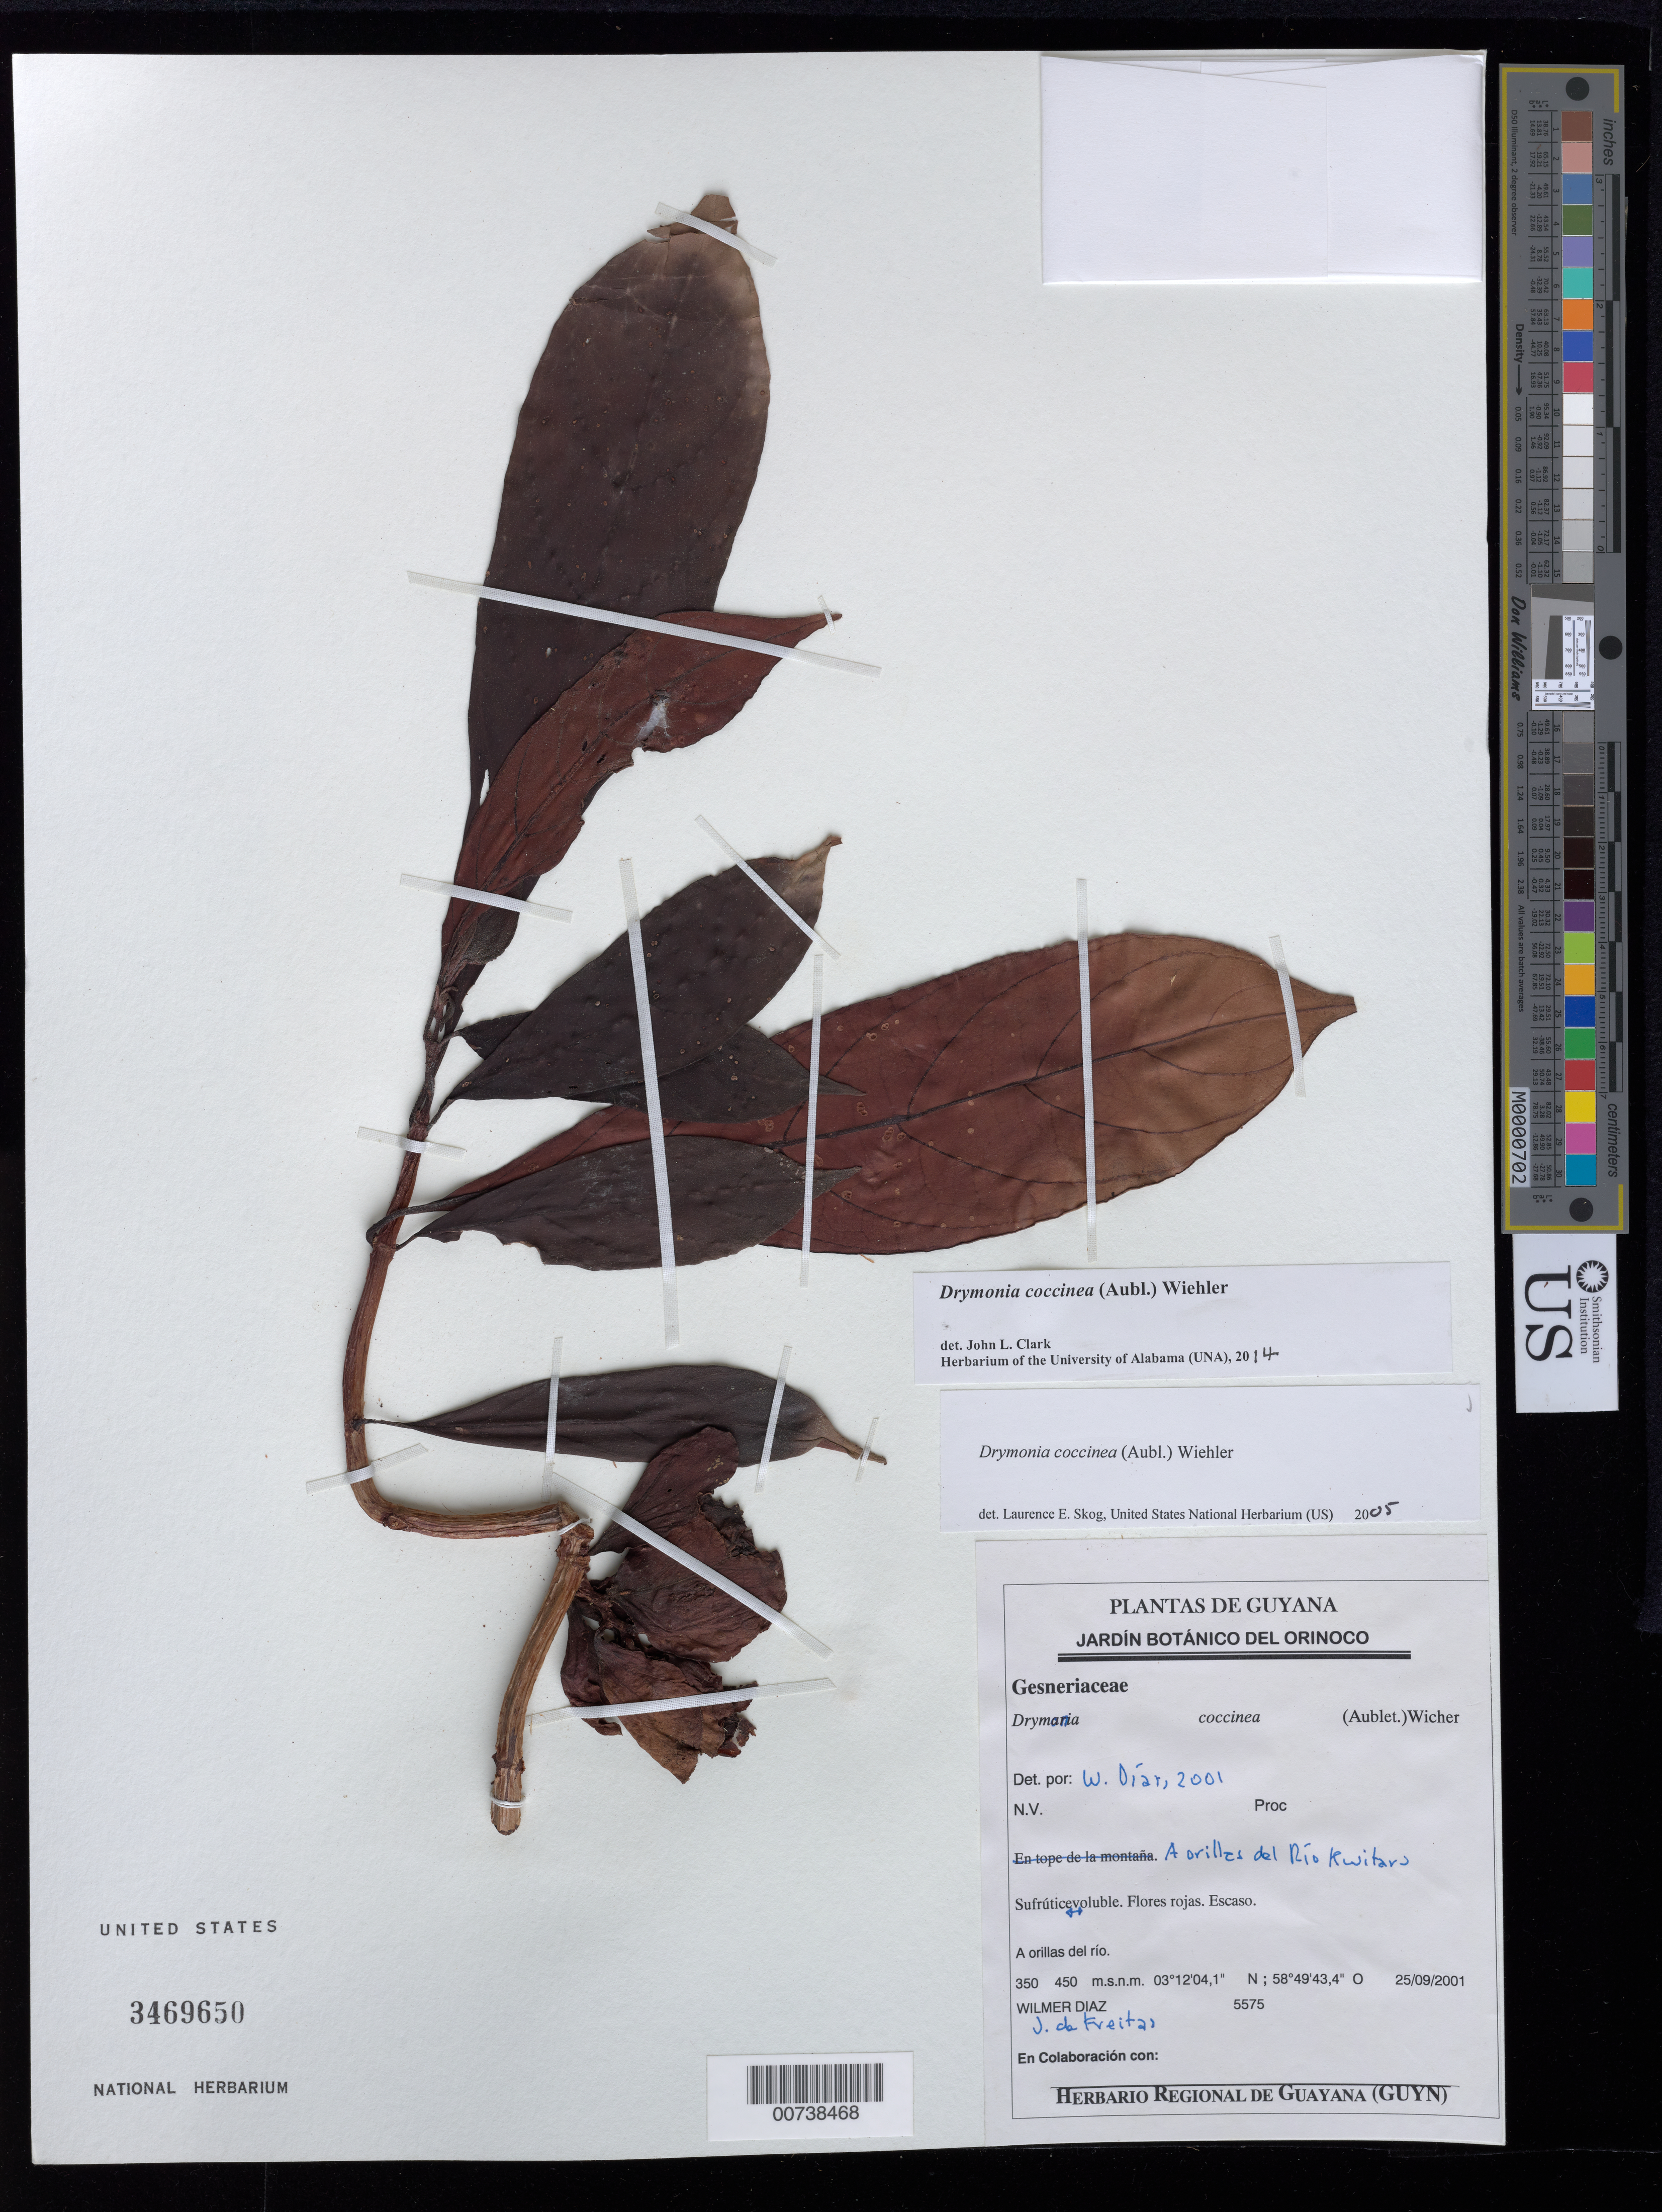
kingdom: Plantae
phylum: Tracheophyta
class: Magnoliopsida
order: Lamiales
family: Gesneriaceae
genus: Drymonia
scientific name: Drymonia coccinea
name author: (Aubl.) Wiehler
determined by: Skog, Laurence E.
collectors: W. Díaz P. & J. Freita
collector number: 5575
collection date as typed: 25 Sep 2001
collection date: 2001-09-25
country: Guyana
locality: A orillas del Río Kwitaro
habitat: A orillas del rio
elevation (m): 350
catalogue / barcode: US 3469650